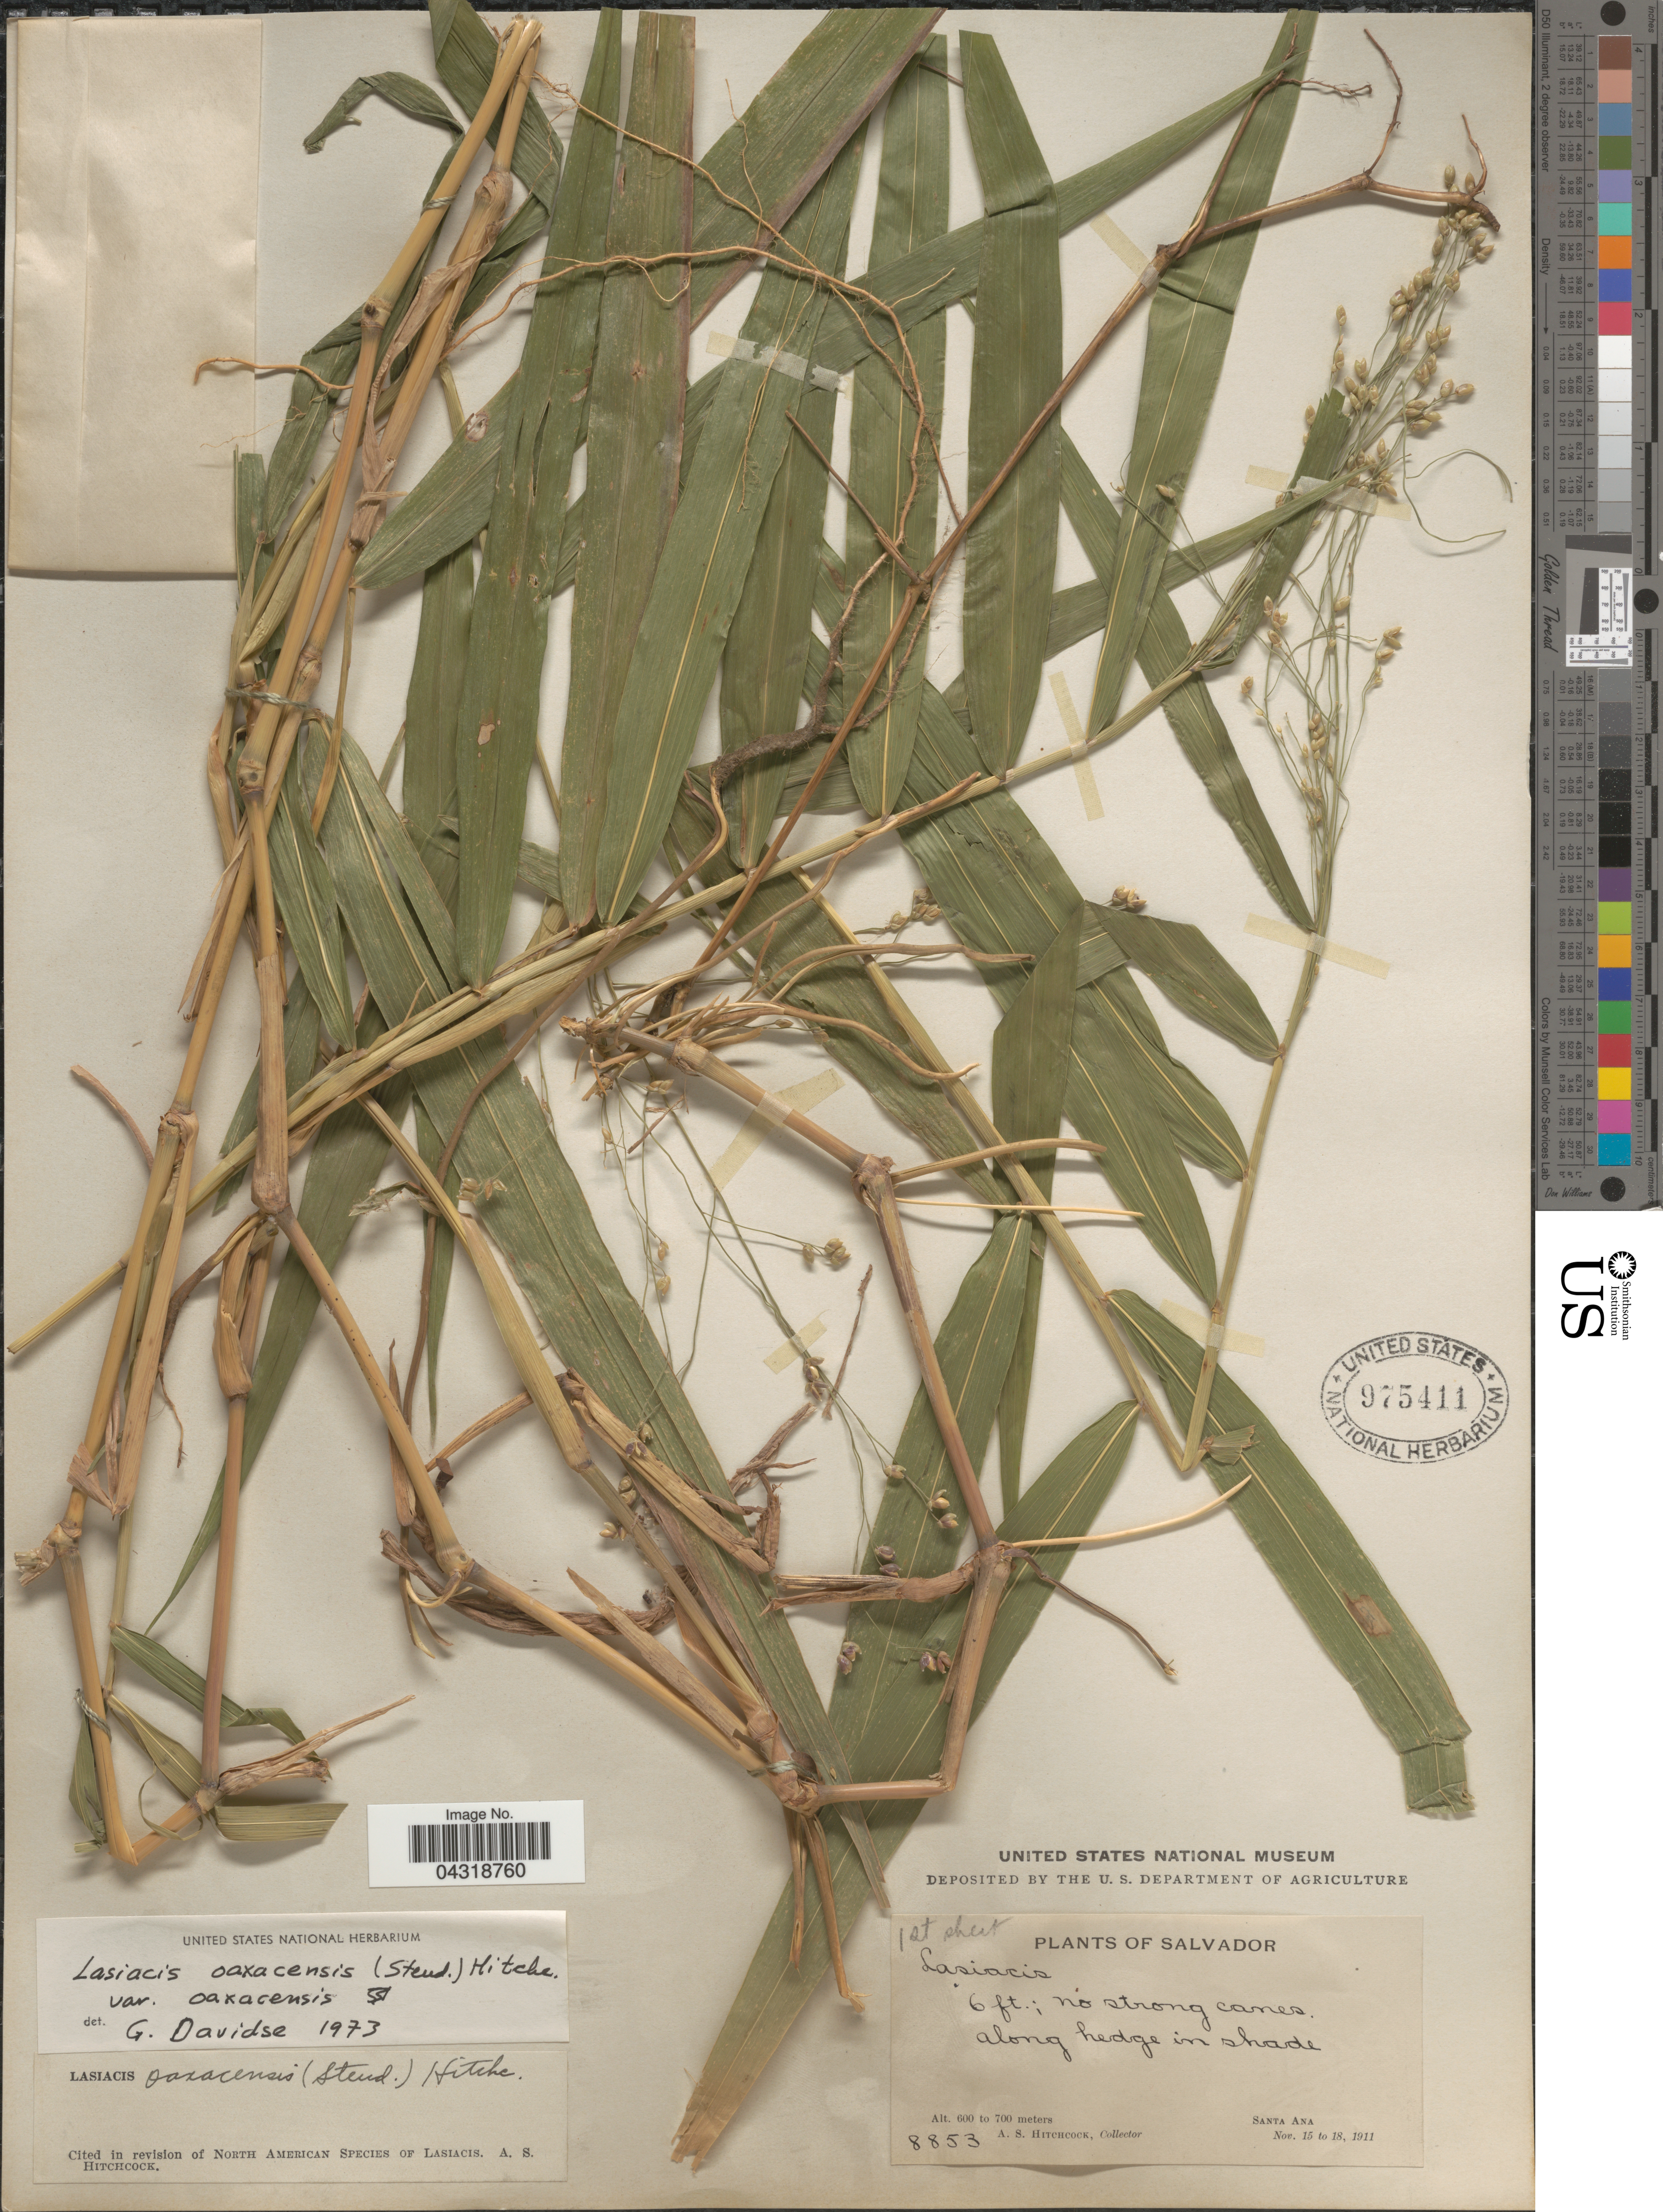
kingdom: Plantae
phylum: Tracheophyta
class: Liliopsida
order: Poales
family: Poaceae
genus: Lasiacis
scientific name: Lasiacis oaxacensis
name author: (Steud.) Hitchc.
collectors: A. S. Hitchcock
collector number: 8853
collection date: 1911-11-15/1911-11-18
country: El Salvador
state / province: Santa Ana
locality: Along hedge in shade.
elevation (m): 600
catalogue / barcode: US 975411